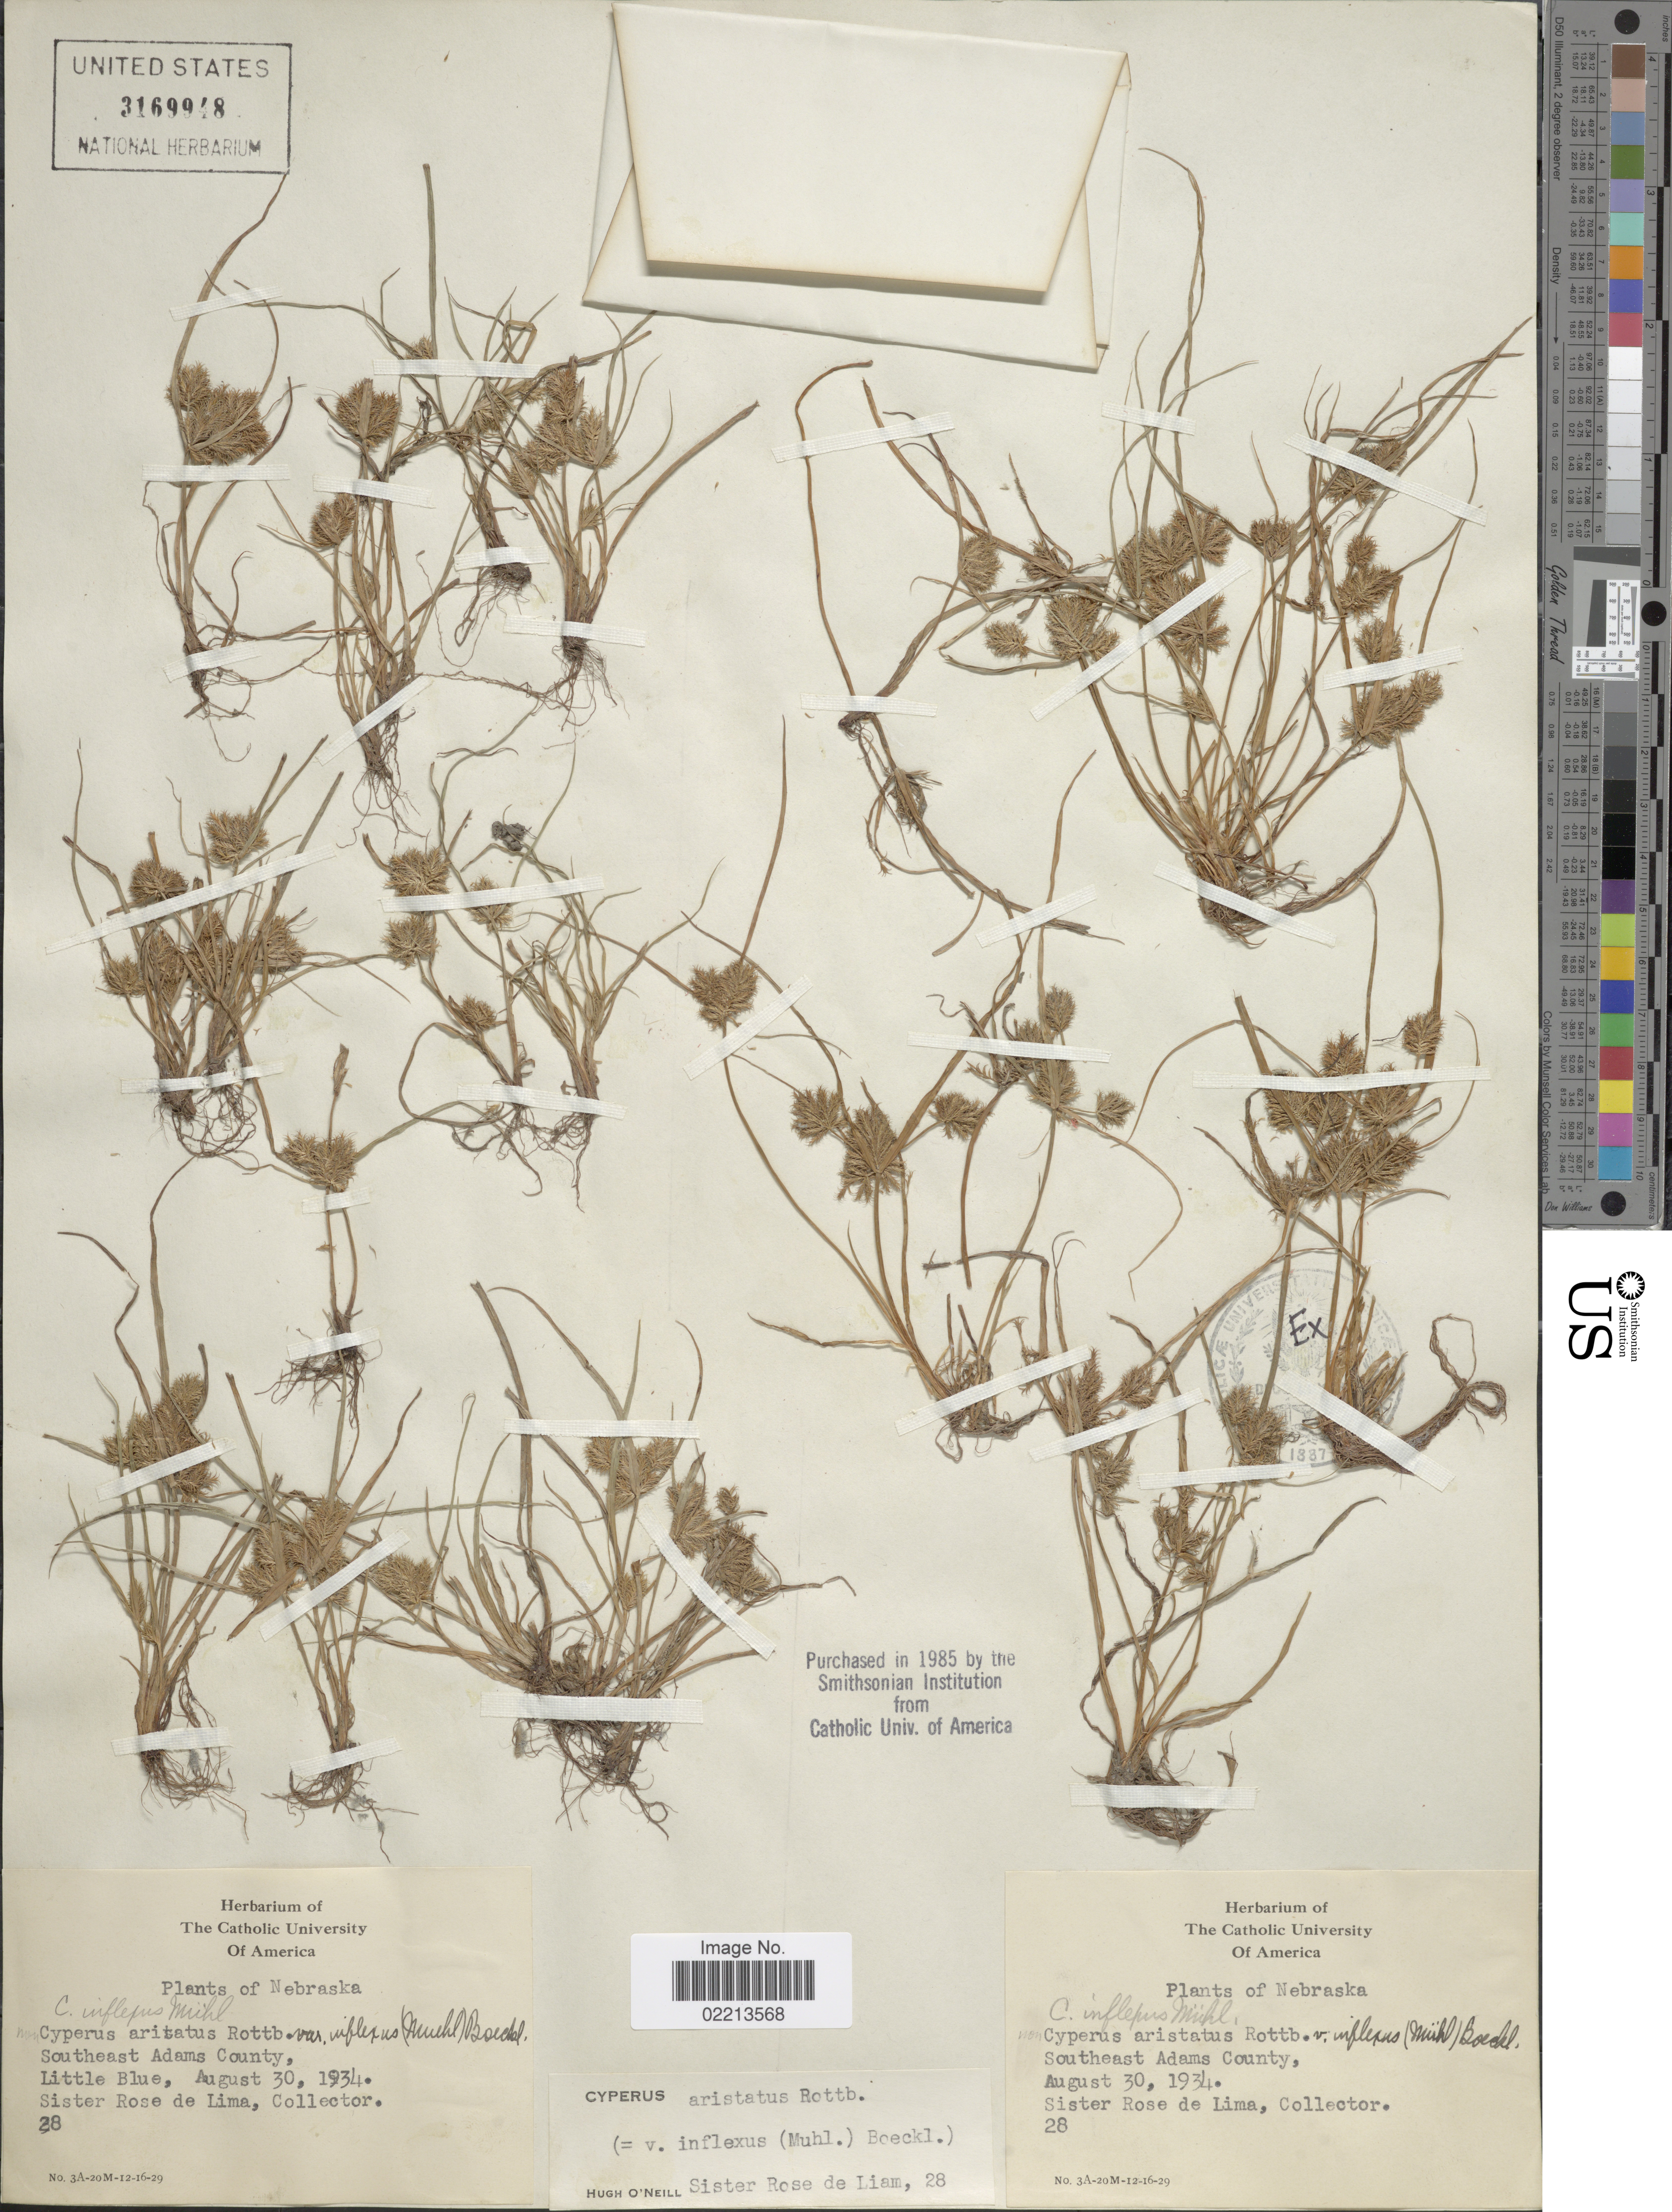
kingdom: Plantae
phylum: Tracheophyta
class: Liliopsida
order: Poales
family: Cyperaceae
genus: Cyperus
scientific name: Cyperus squarrosus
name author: L.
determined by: Strong, Mark T., (BOT), Smithsonian Institution - National Museum of Natural History (UNITED STATES)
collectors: R. De Lima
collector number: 28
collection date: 1934-08-30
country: United States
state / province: Nebraska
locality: Southeast Adams County, Little Blue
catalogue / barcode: US 3169948